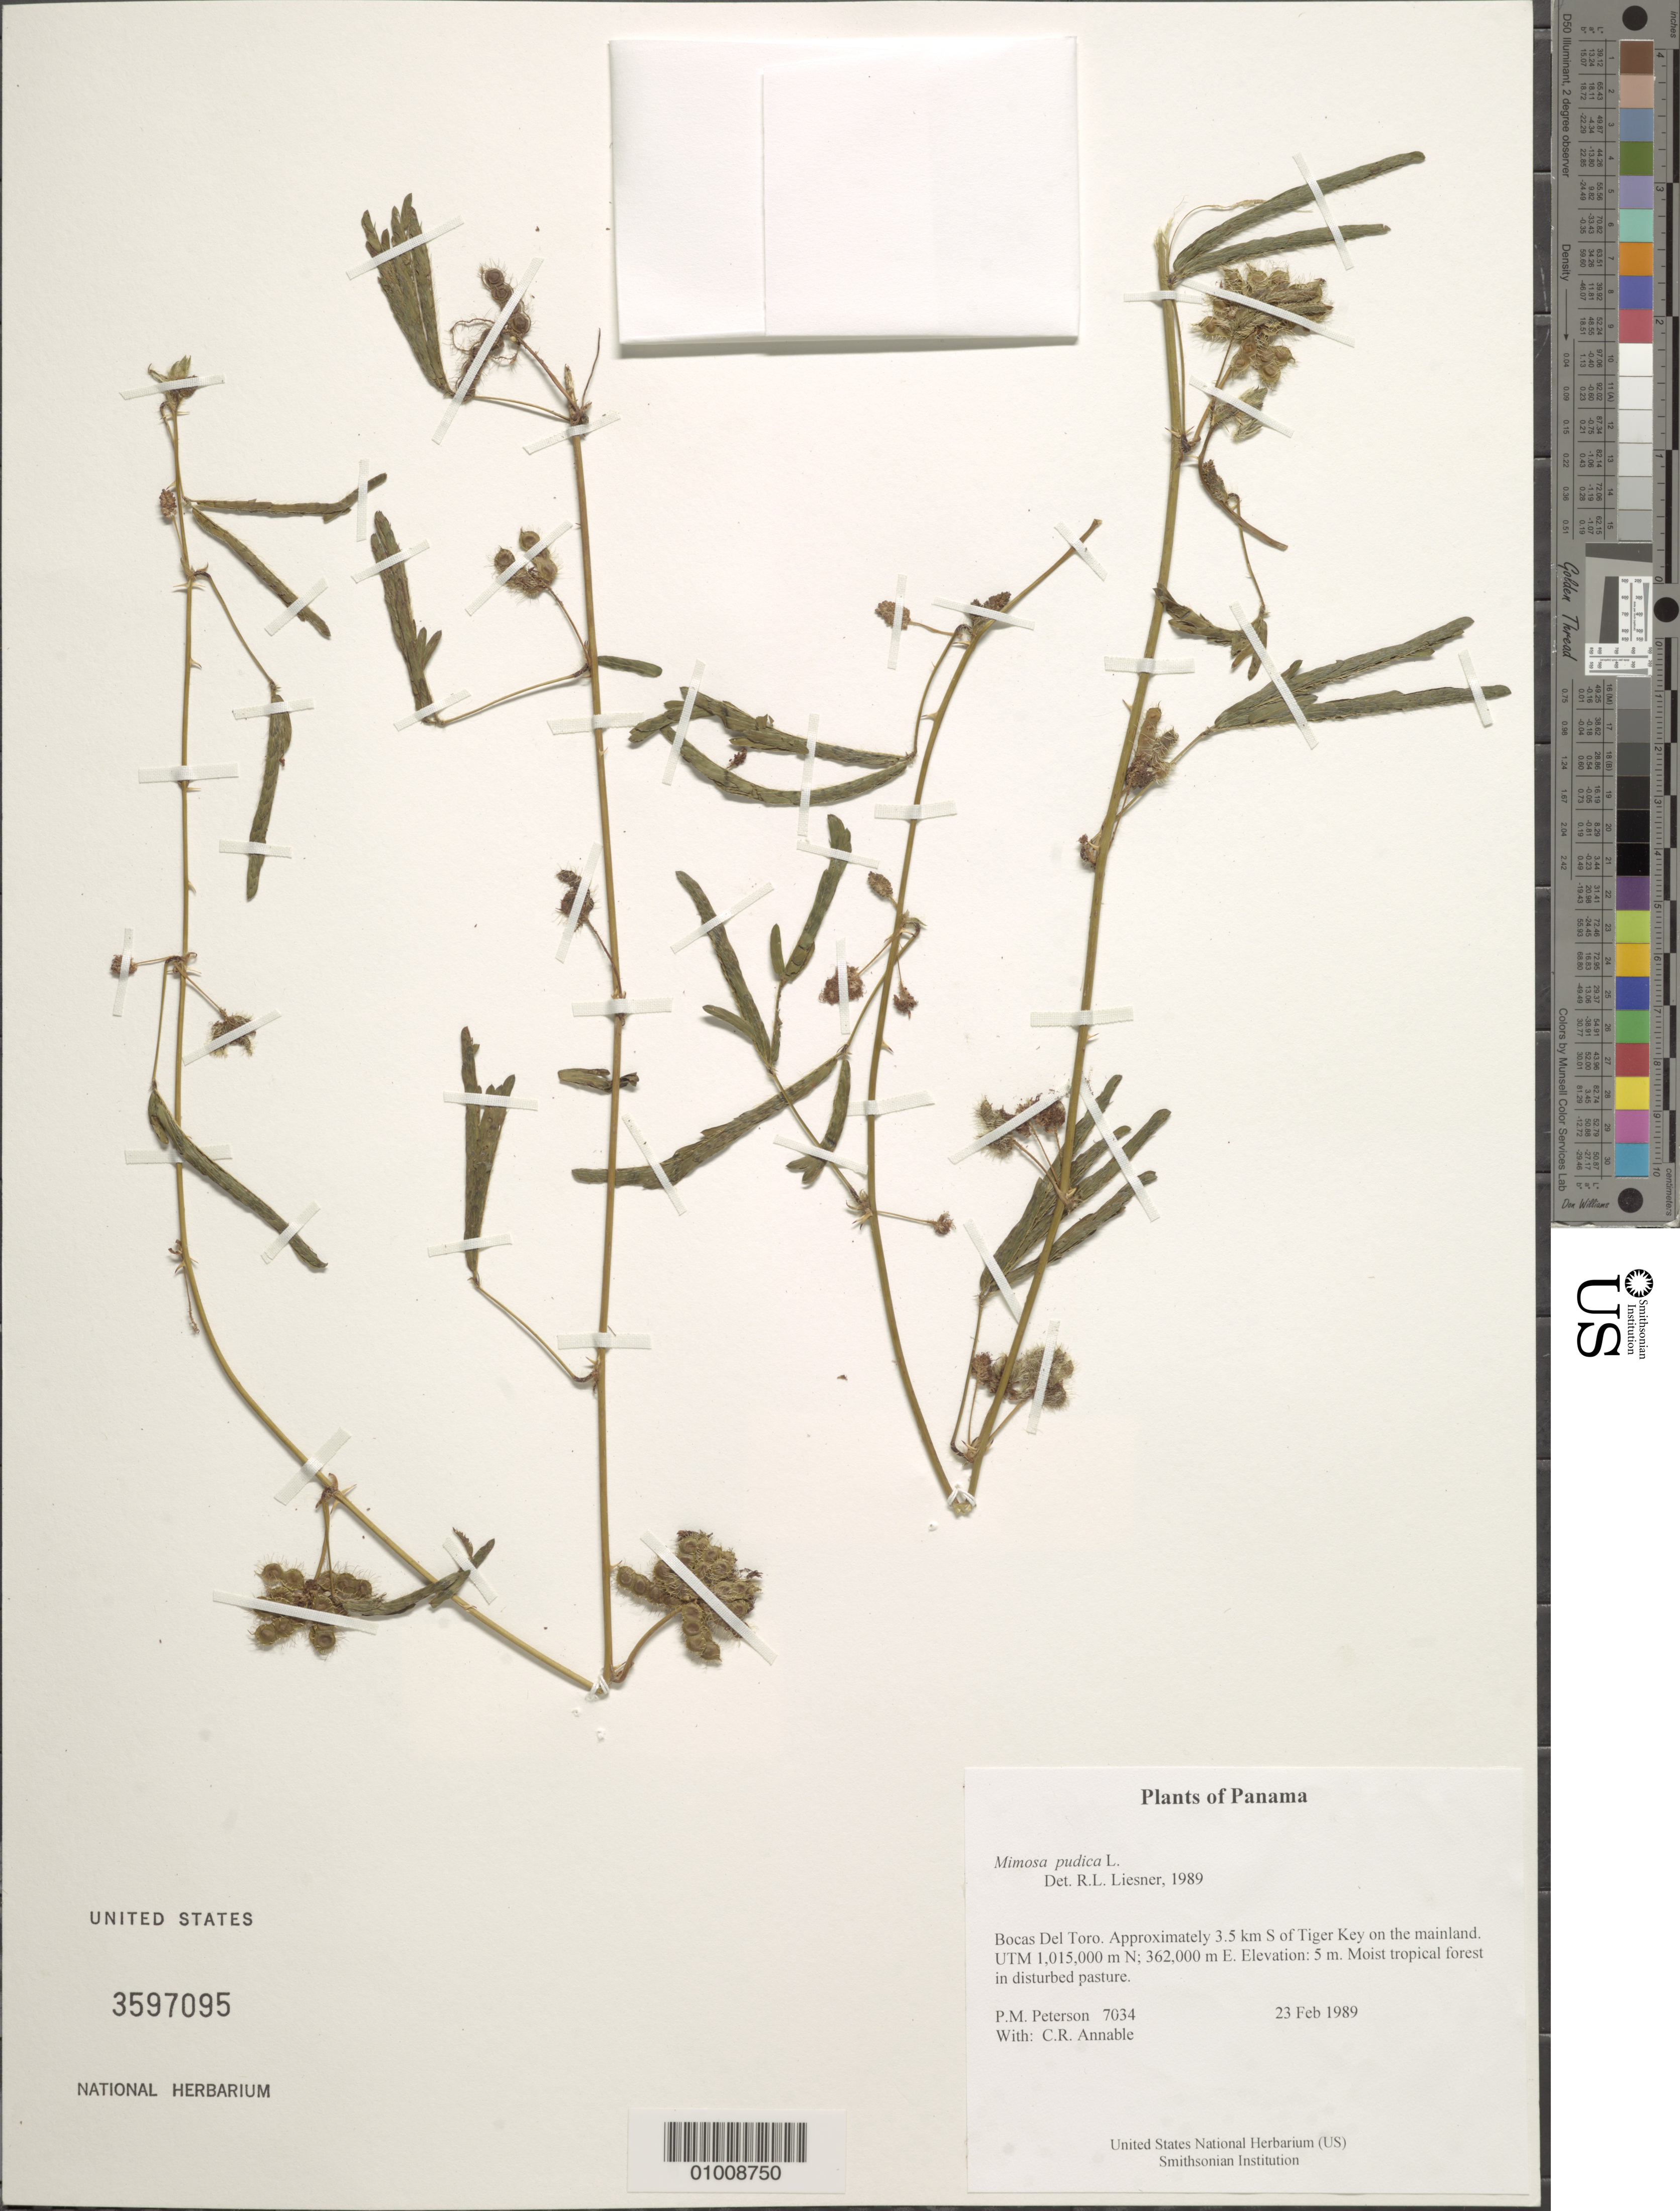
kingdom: Plantae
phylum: Tracheophyta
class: Magnoliopsida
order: Fabales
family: Fabaceae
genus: Mimosa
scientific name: Mimosa pudica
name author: L.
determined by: Liesner, R. L.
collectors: P. M. Peterson & C. R. Annable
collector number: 07034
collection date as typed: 23 Feb 1989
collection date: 1989-02-23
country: Panama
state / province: Bocas del Toro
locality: Approximately 3.5 km S of Tiger Key on the mainland. UTM 1,015,000 m N; 362,000 m E.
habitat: Moist tropical forest in disturbed pasture.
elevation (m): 5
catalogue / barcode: US 3597095